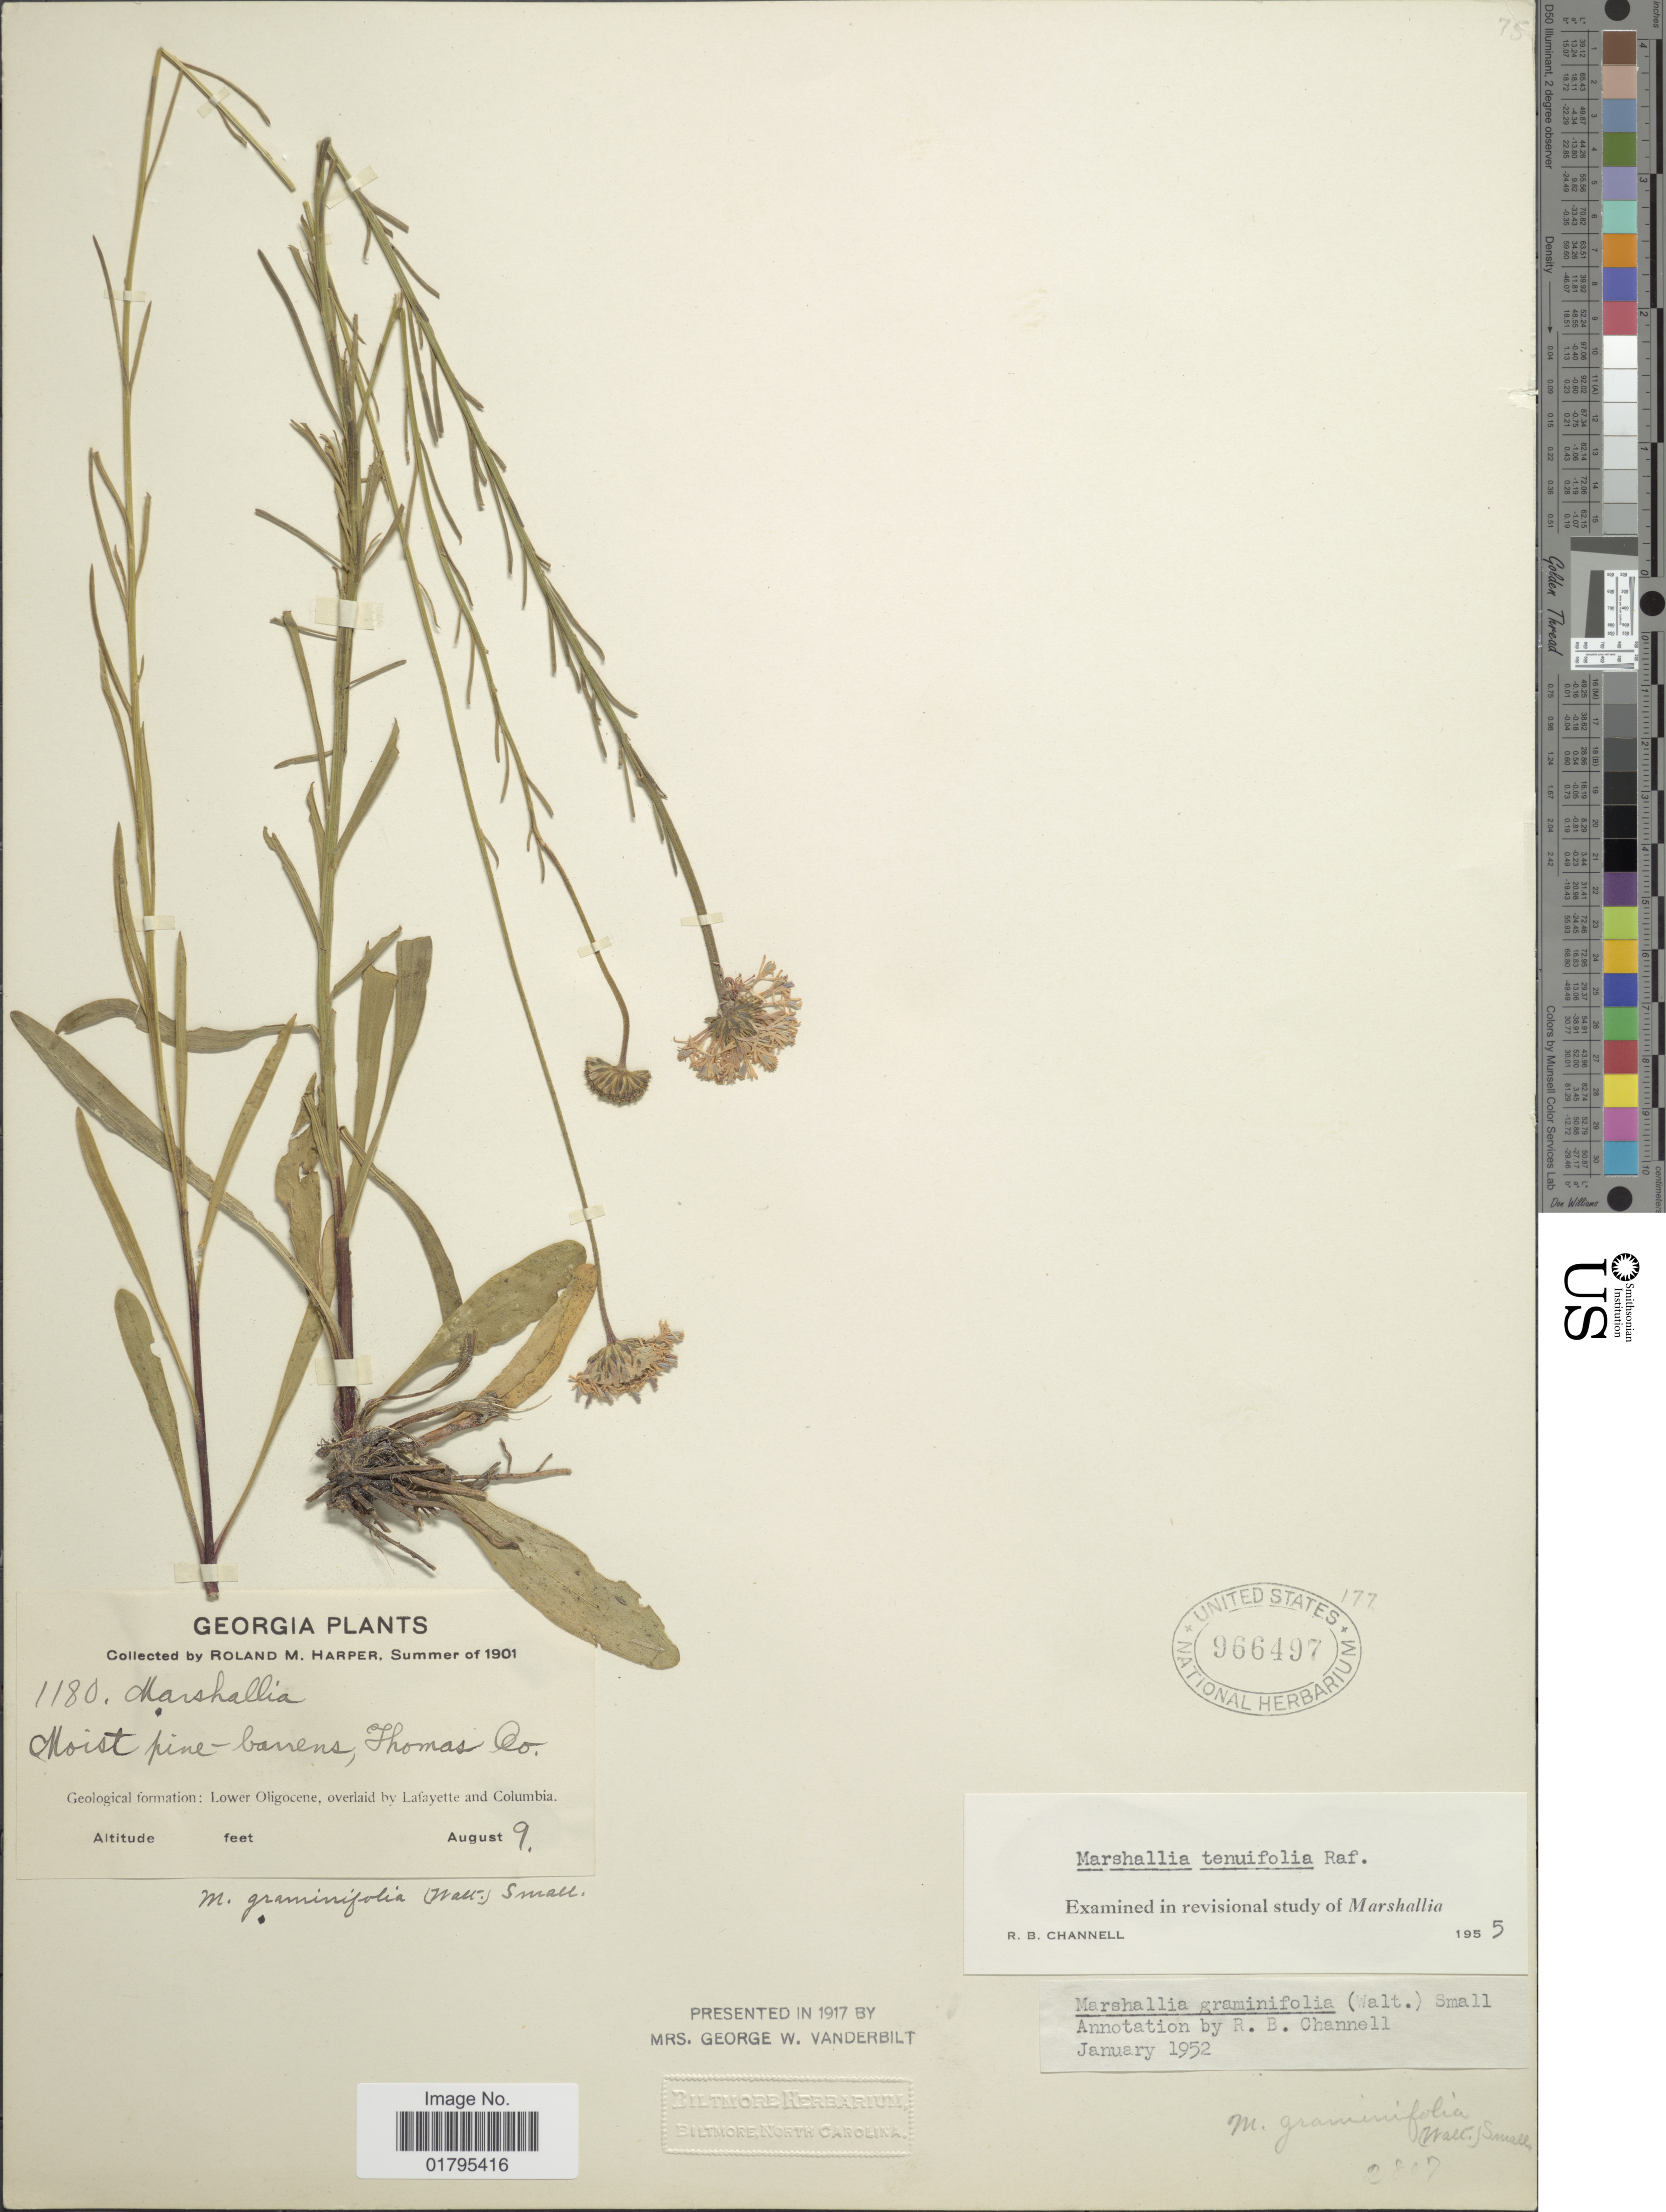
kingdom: Plantae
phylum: Tracheophyta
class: Magnoliopsida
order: Asterales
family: Asteraceae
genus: Marshallia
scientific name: Marshallia tenuifolia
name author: Raf.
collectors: R. M. Harper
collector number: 1180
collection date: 1901-08-09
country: United States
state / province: Georgia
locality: Georgia, Moist pine-barrens, Thomas Co. Lower Oligocene, overlaid by Lafayette and Columbia.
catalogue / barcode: US 966497